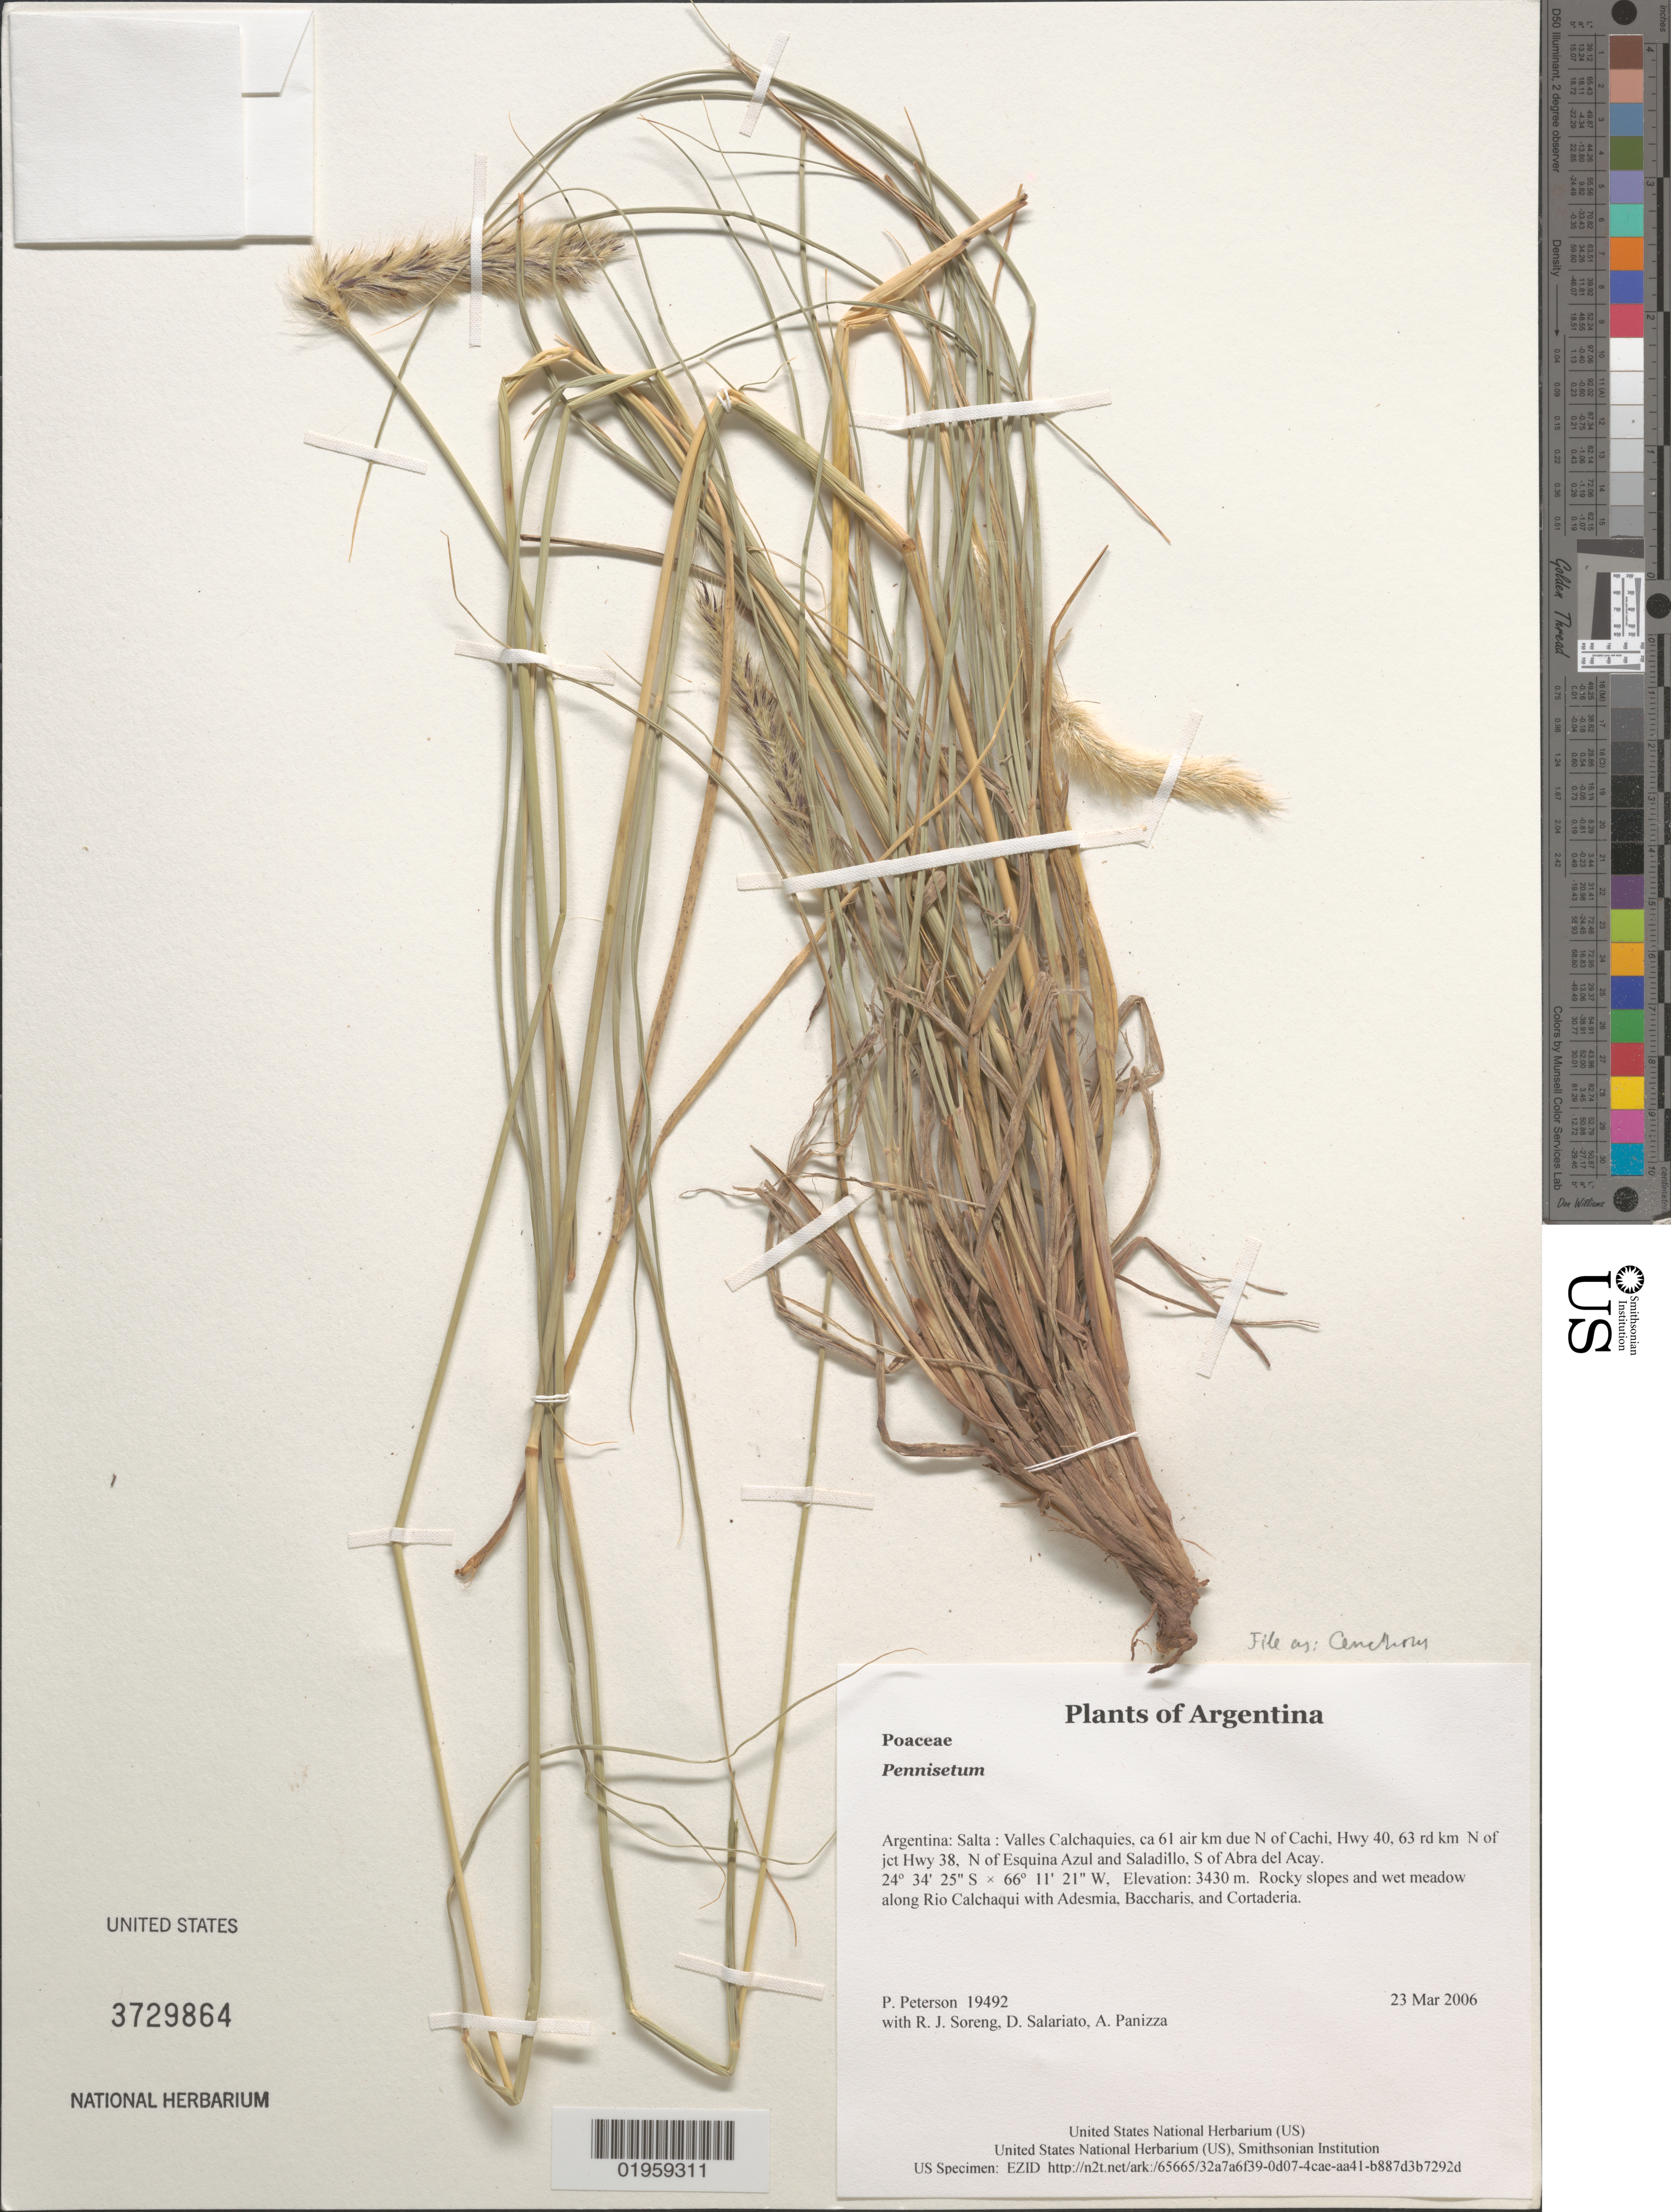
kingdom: Plantae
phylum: Tracheophyta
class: Liliopsida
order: Poales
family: Poaceae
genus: Cenchrus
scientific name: Cenchrus sp.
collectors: P. M. Peterson, R. J. Soreng, D. Salariato & A. Panizza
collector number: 19492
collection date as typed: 23 Mar 2006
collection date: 2006-03-23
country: Argentina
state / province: Salta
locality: Valles Calchaquies, ca 61 air km due N of Cachi, Hwy 40, 63 rd km N of jct Hwy 38, N of Esquina Azul and Saladillo, S of Abra del Acay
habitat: Rocky slopes and wet meadow along Rio Calchaqui with Adesmia, Baccharis, and Cortaderia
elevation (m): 3430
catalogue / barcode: US 3729864